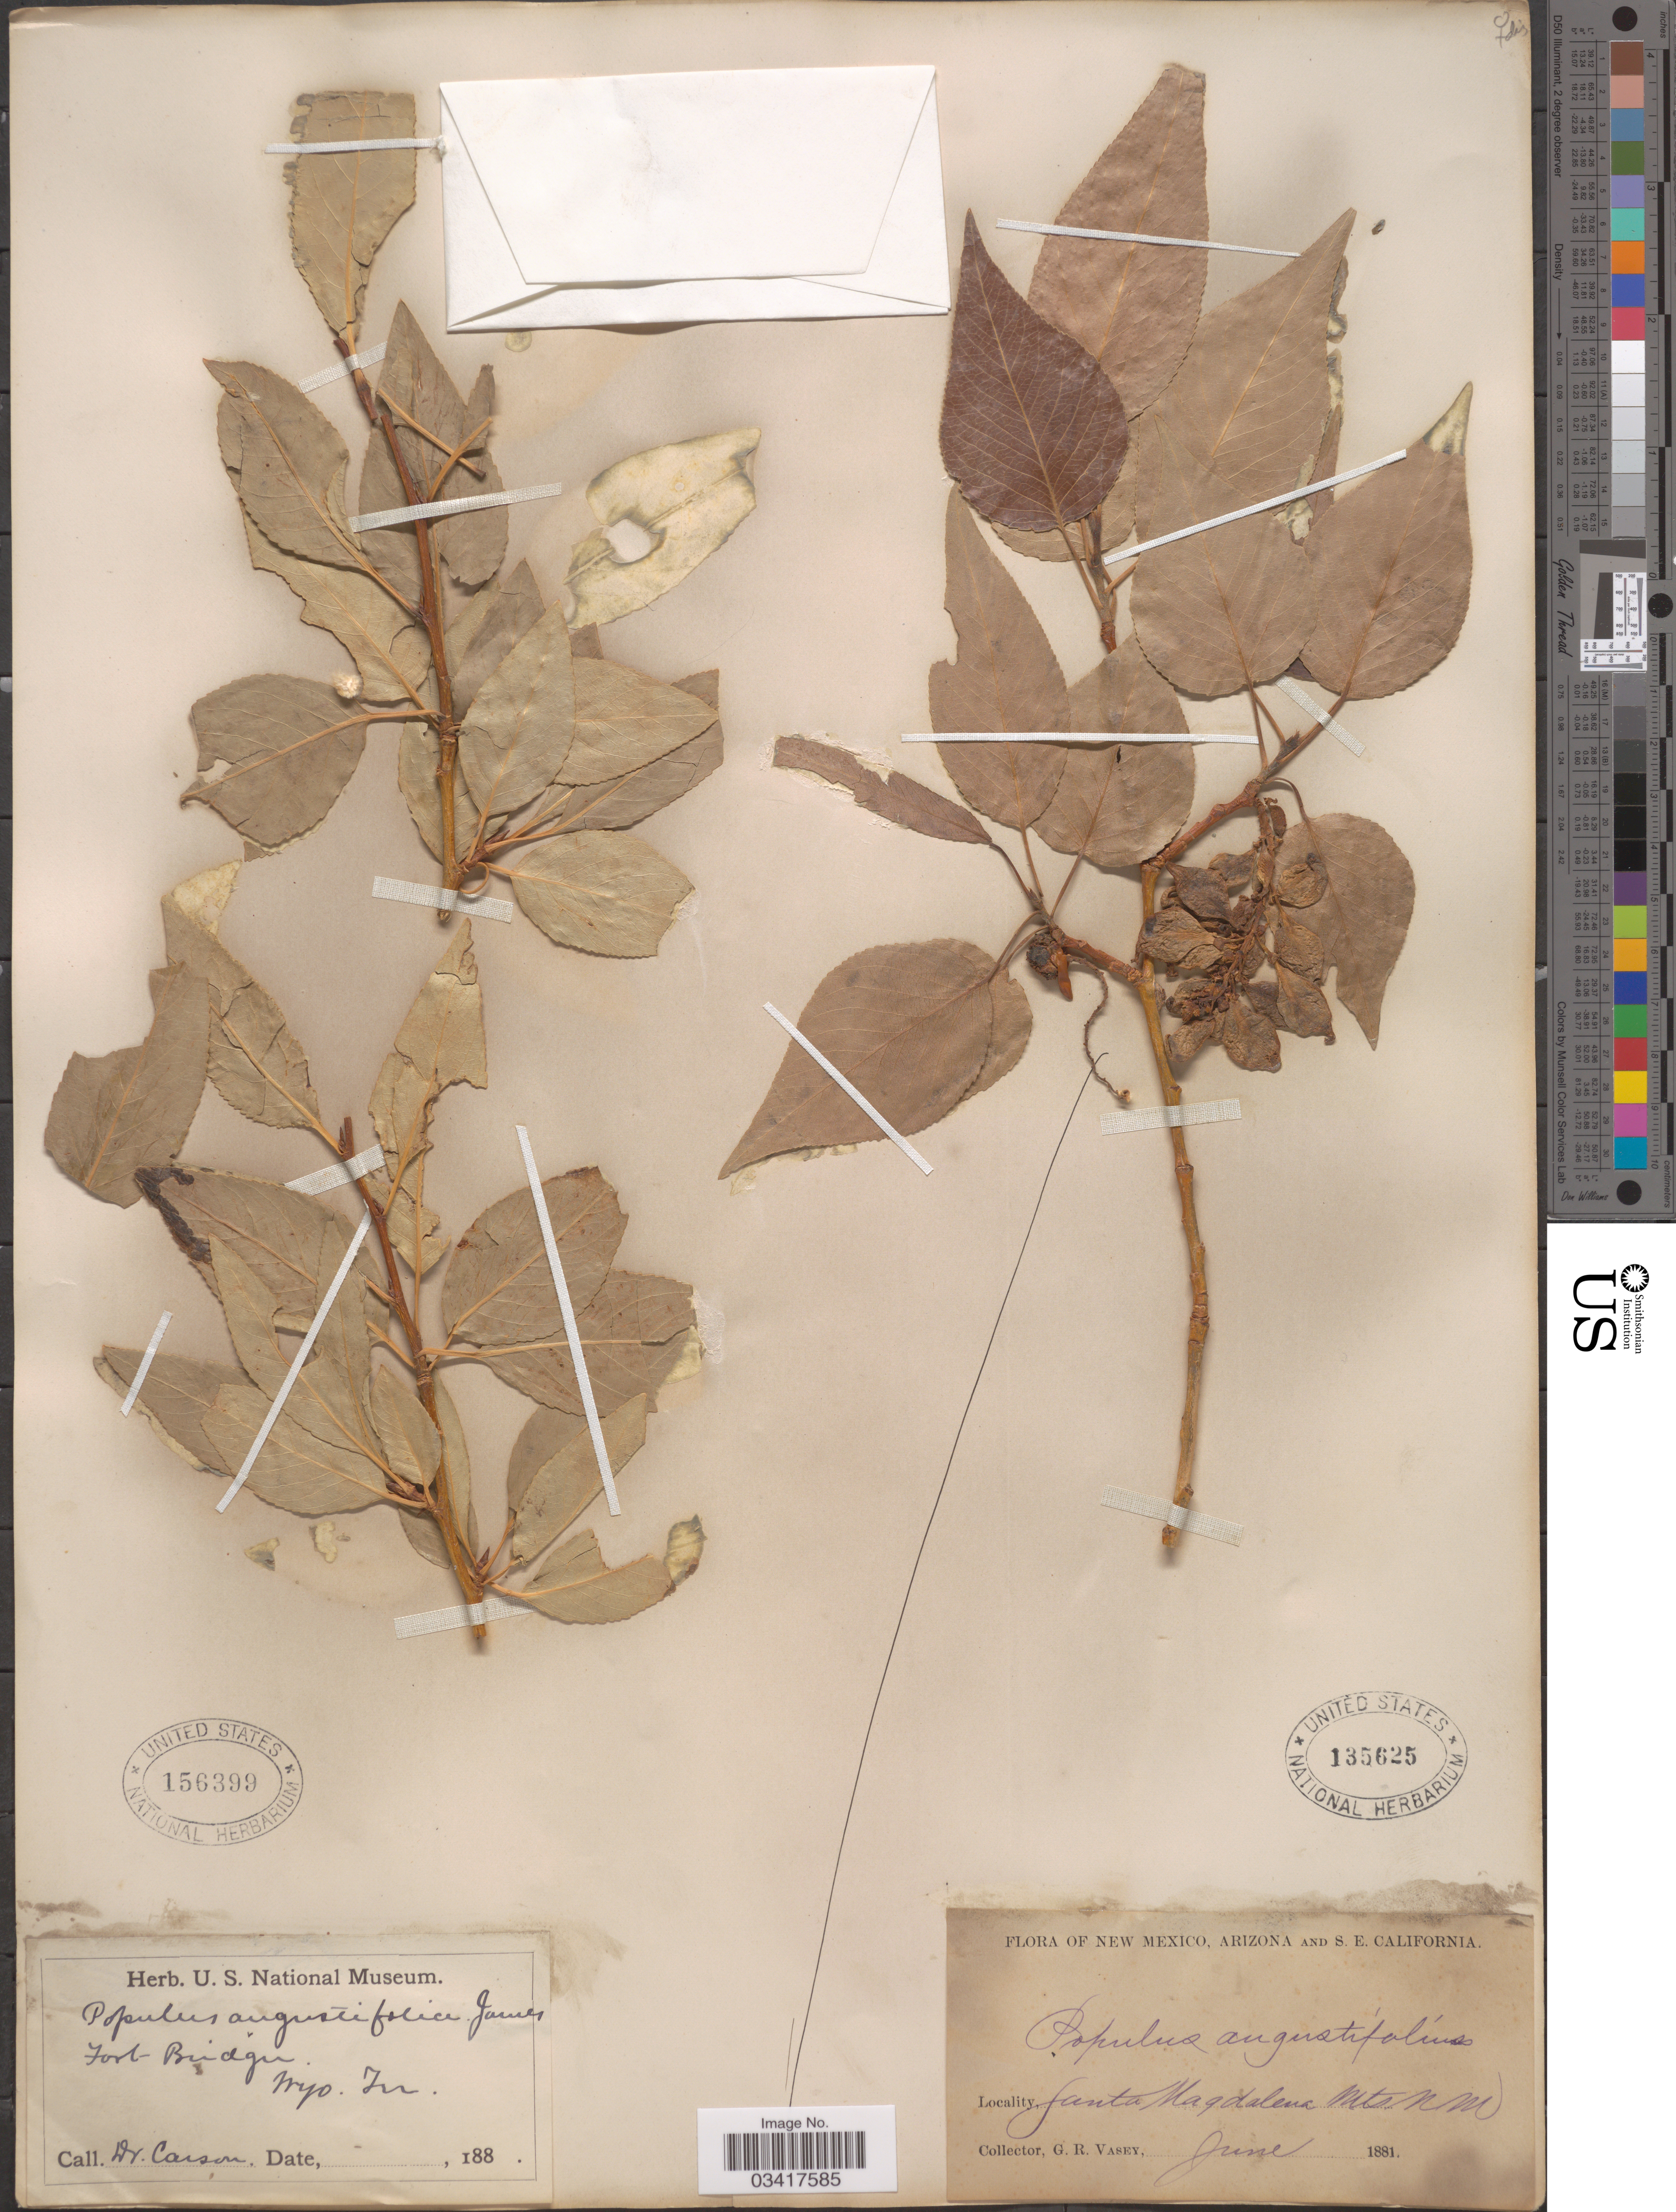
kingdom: Plantae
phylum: Tracheophyta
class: Magnoliopsida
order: Malpighiales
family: Salicaceae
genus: Populus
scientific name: Populus angustifolia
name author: E. James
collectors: G. R. Vasey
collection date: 1881-06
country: United States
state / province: New Mexico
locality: Santa Magdalena Mts.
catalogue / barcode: US 135625